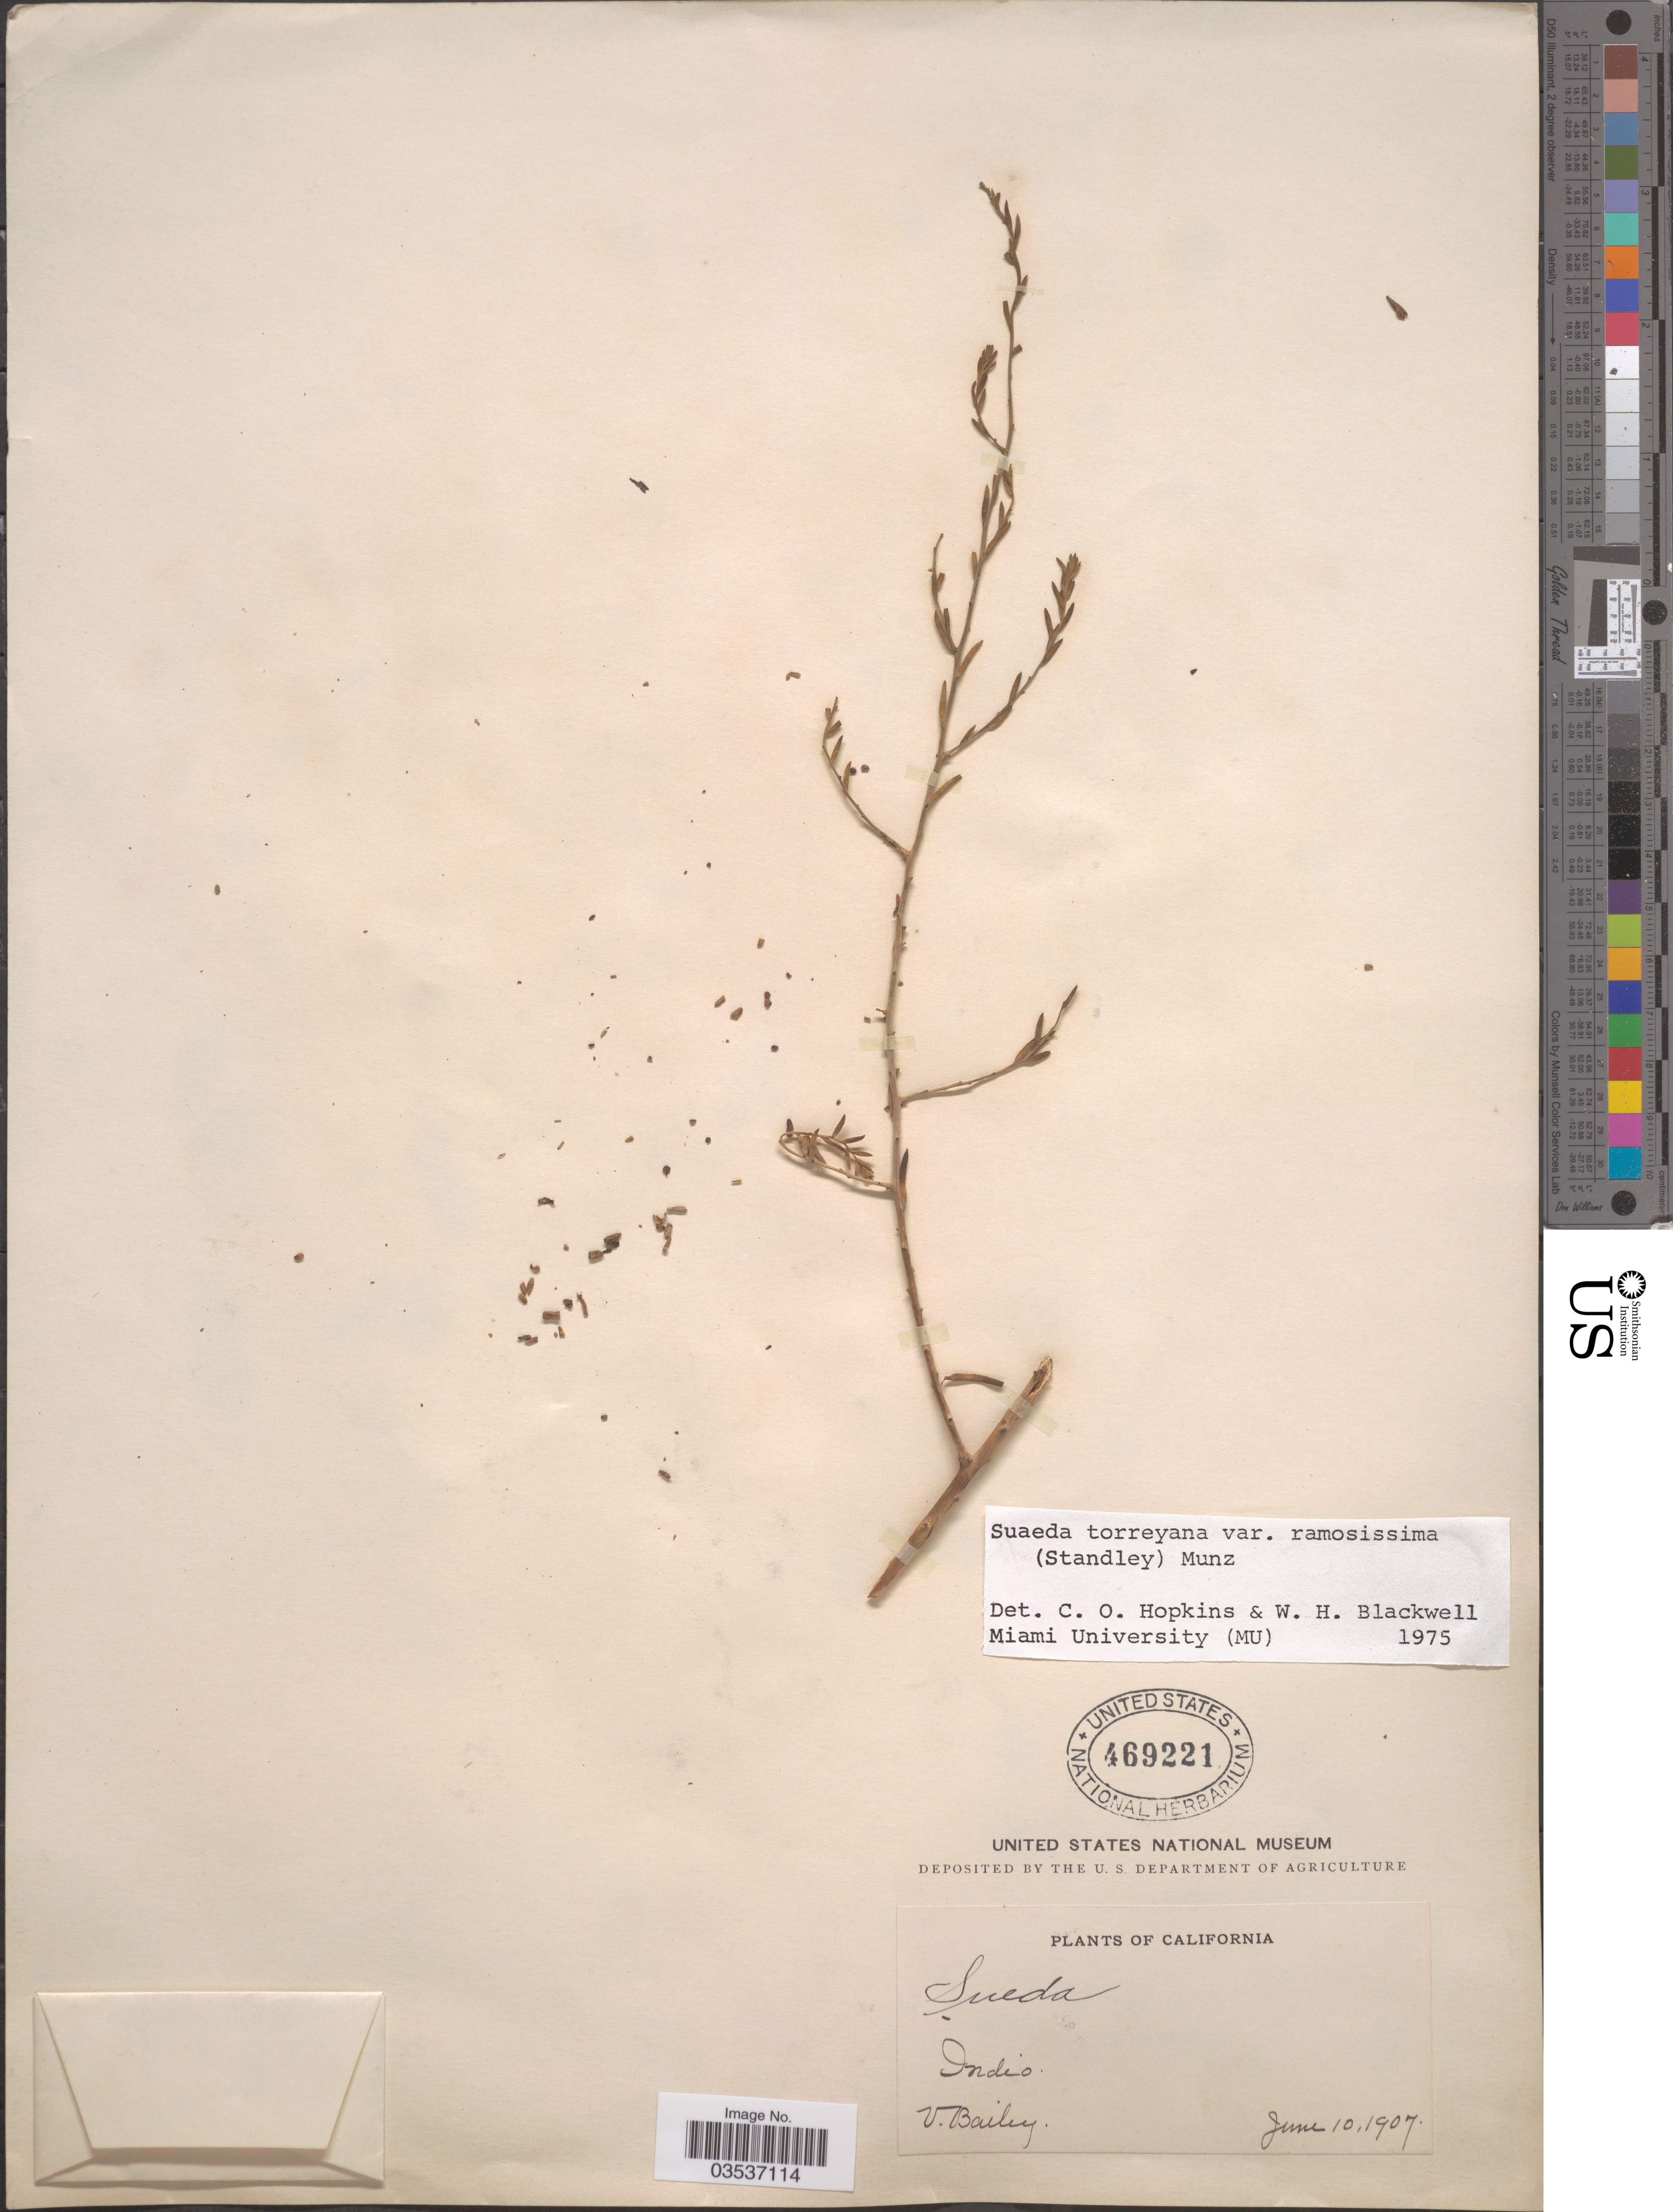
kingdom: Plantae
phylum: Tracheophyta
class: Magnoliopsida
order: Caryophyllales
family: Amaranthaceae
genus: Suaeda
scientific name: Suaeda torreyana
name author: S. Watson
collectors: V. L. Bailey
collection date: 1907-06-10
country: United States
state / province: California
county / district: Riverside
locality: Indio.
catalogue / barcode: US 469221